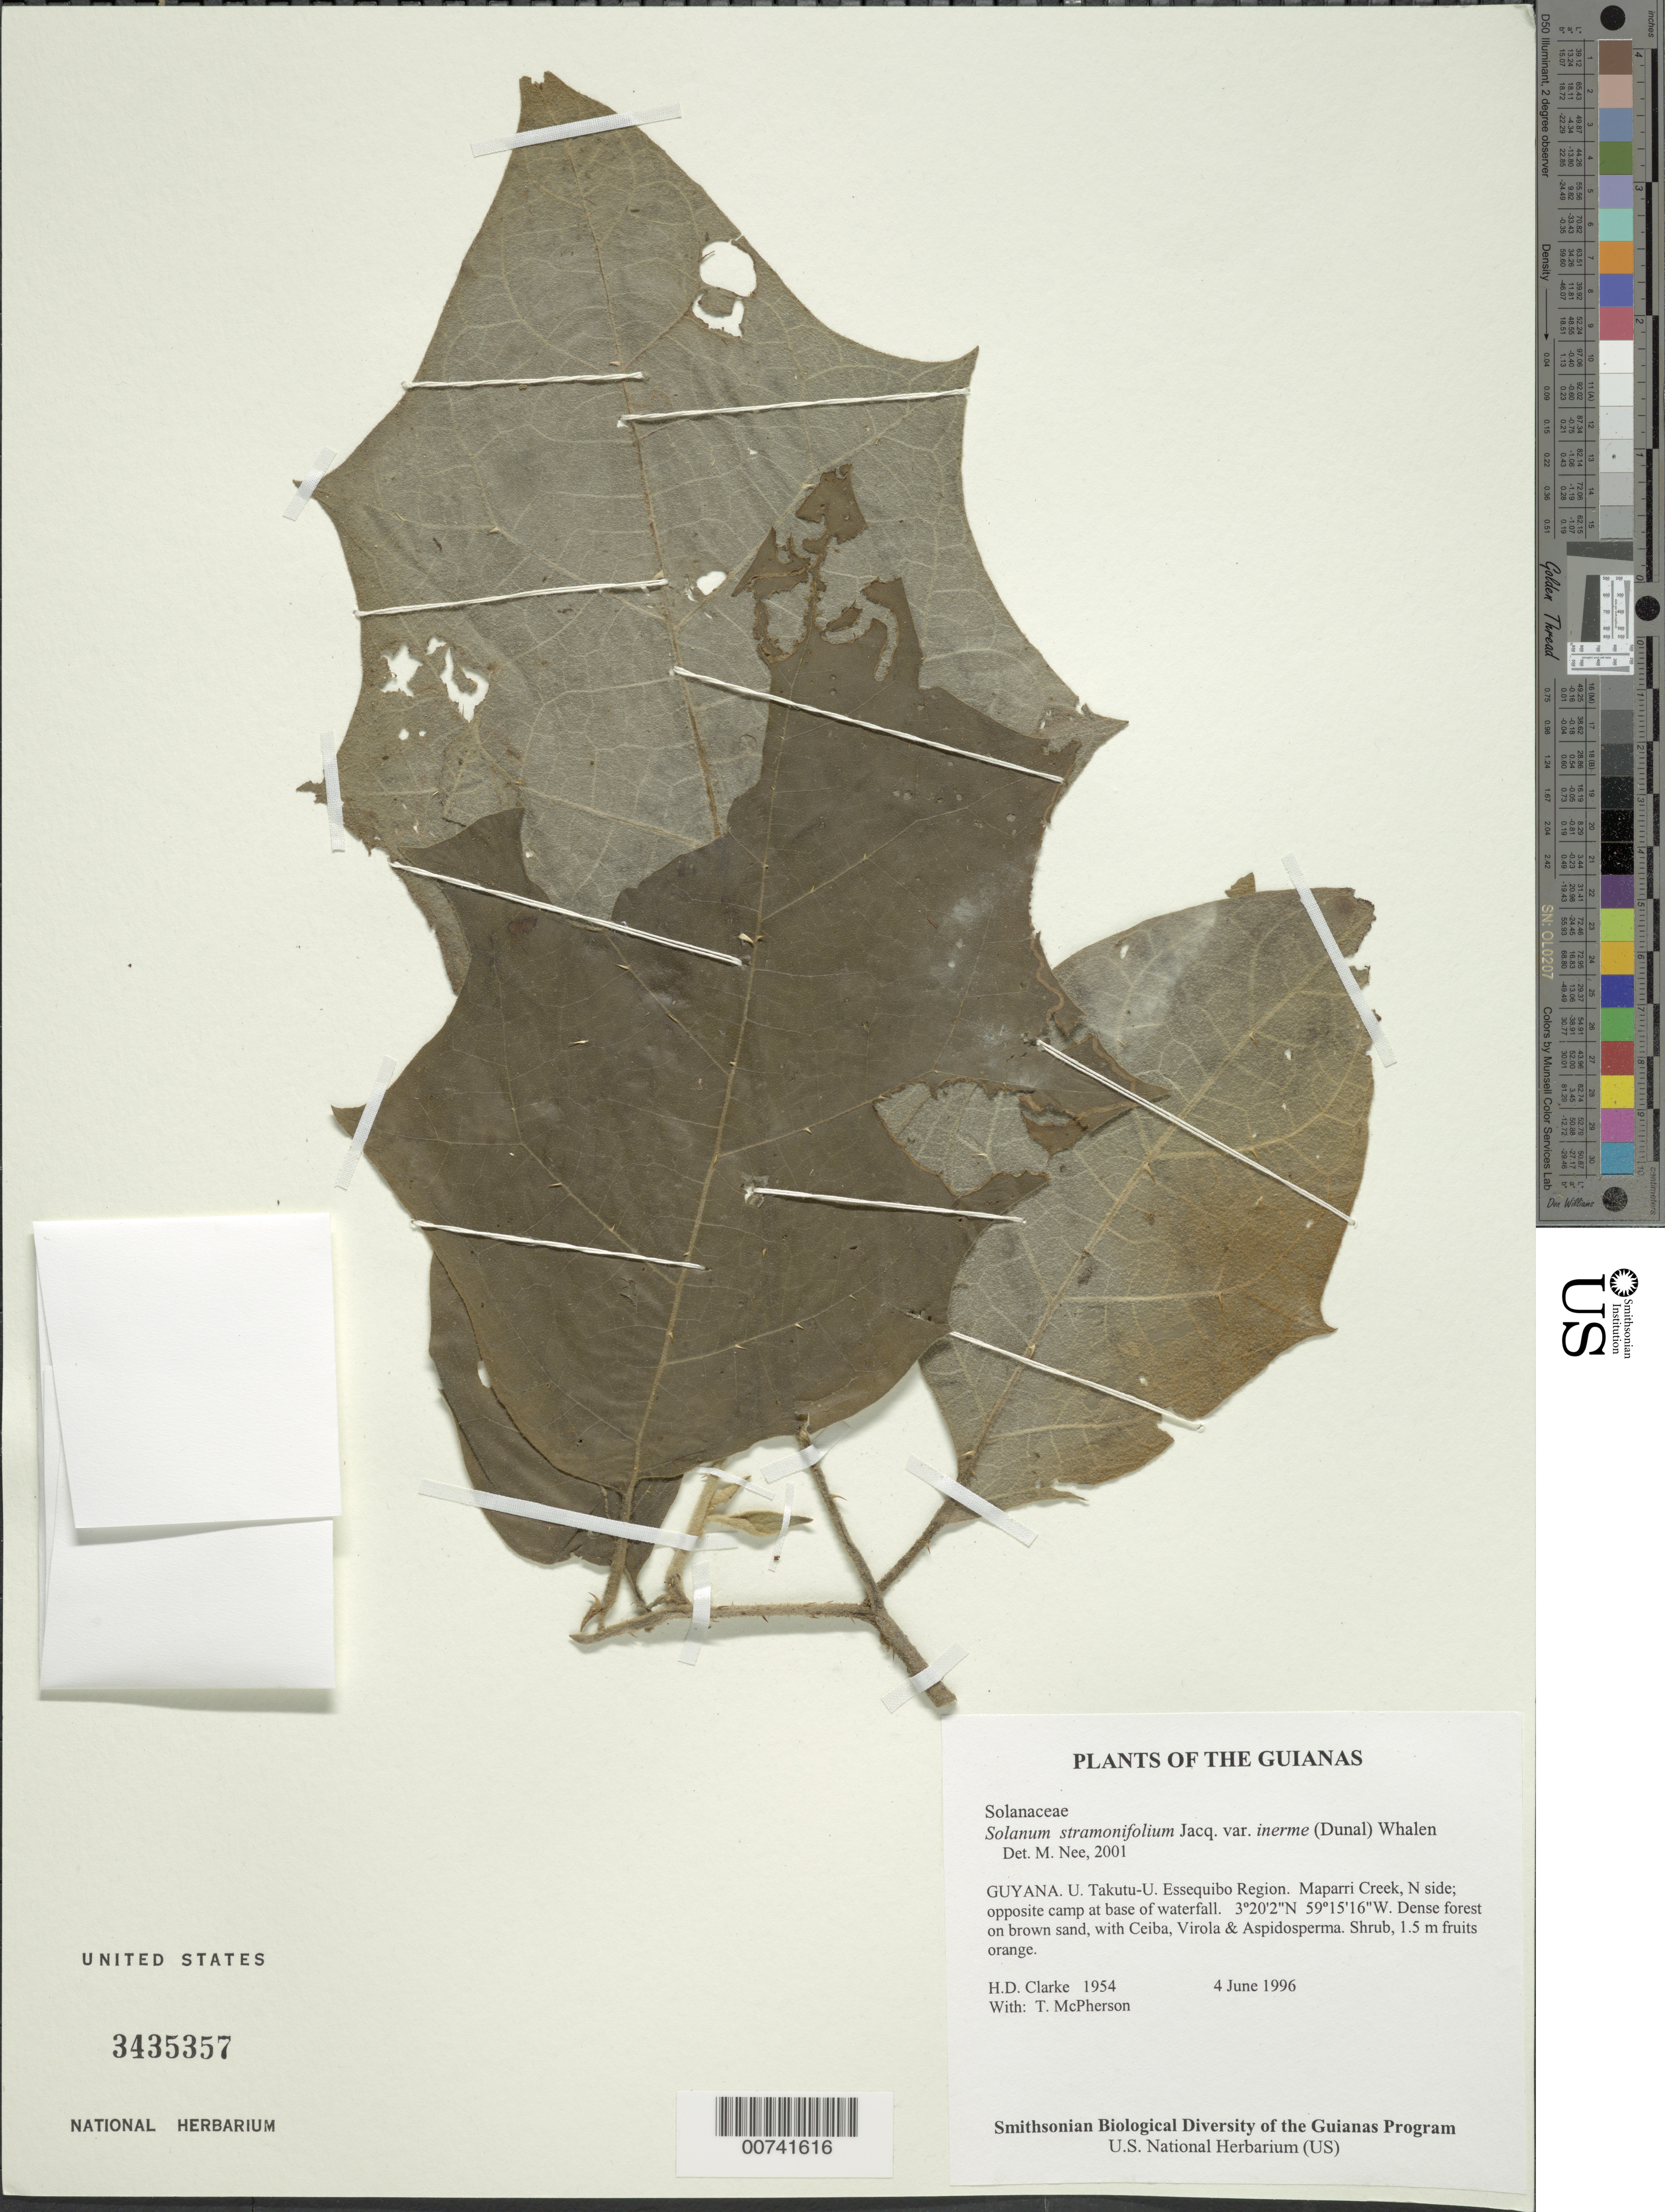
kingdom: Plantae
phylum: Tracheophyta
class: Magnoliopsida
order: Solanales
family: Solanaceae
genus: Solanum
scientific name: Solanum stramoniifolium var. inerme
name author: (Dunal) Whalen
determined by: Nee, Michael H.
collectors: H. D. Clarke & T. McPherson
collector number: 1954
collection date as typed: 6 Jun 1996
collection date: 1996-06-06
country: Guyana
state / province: U. Takutu-U. Essequibo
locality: Maparri Creek, N side; opposite camp at base of waterfall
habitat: Dense forest on brown sand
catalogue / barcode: US 3435357